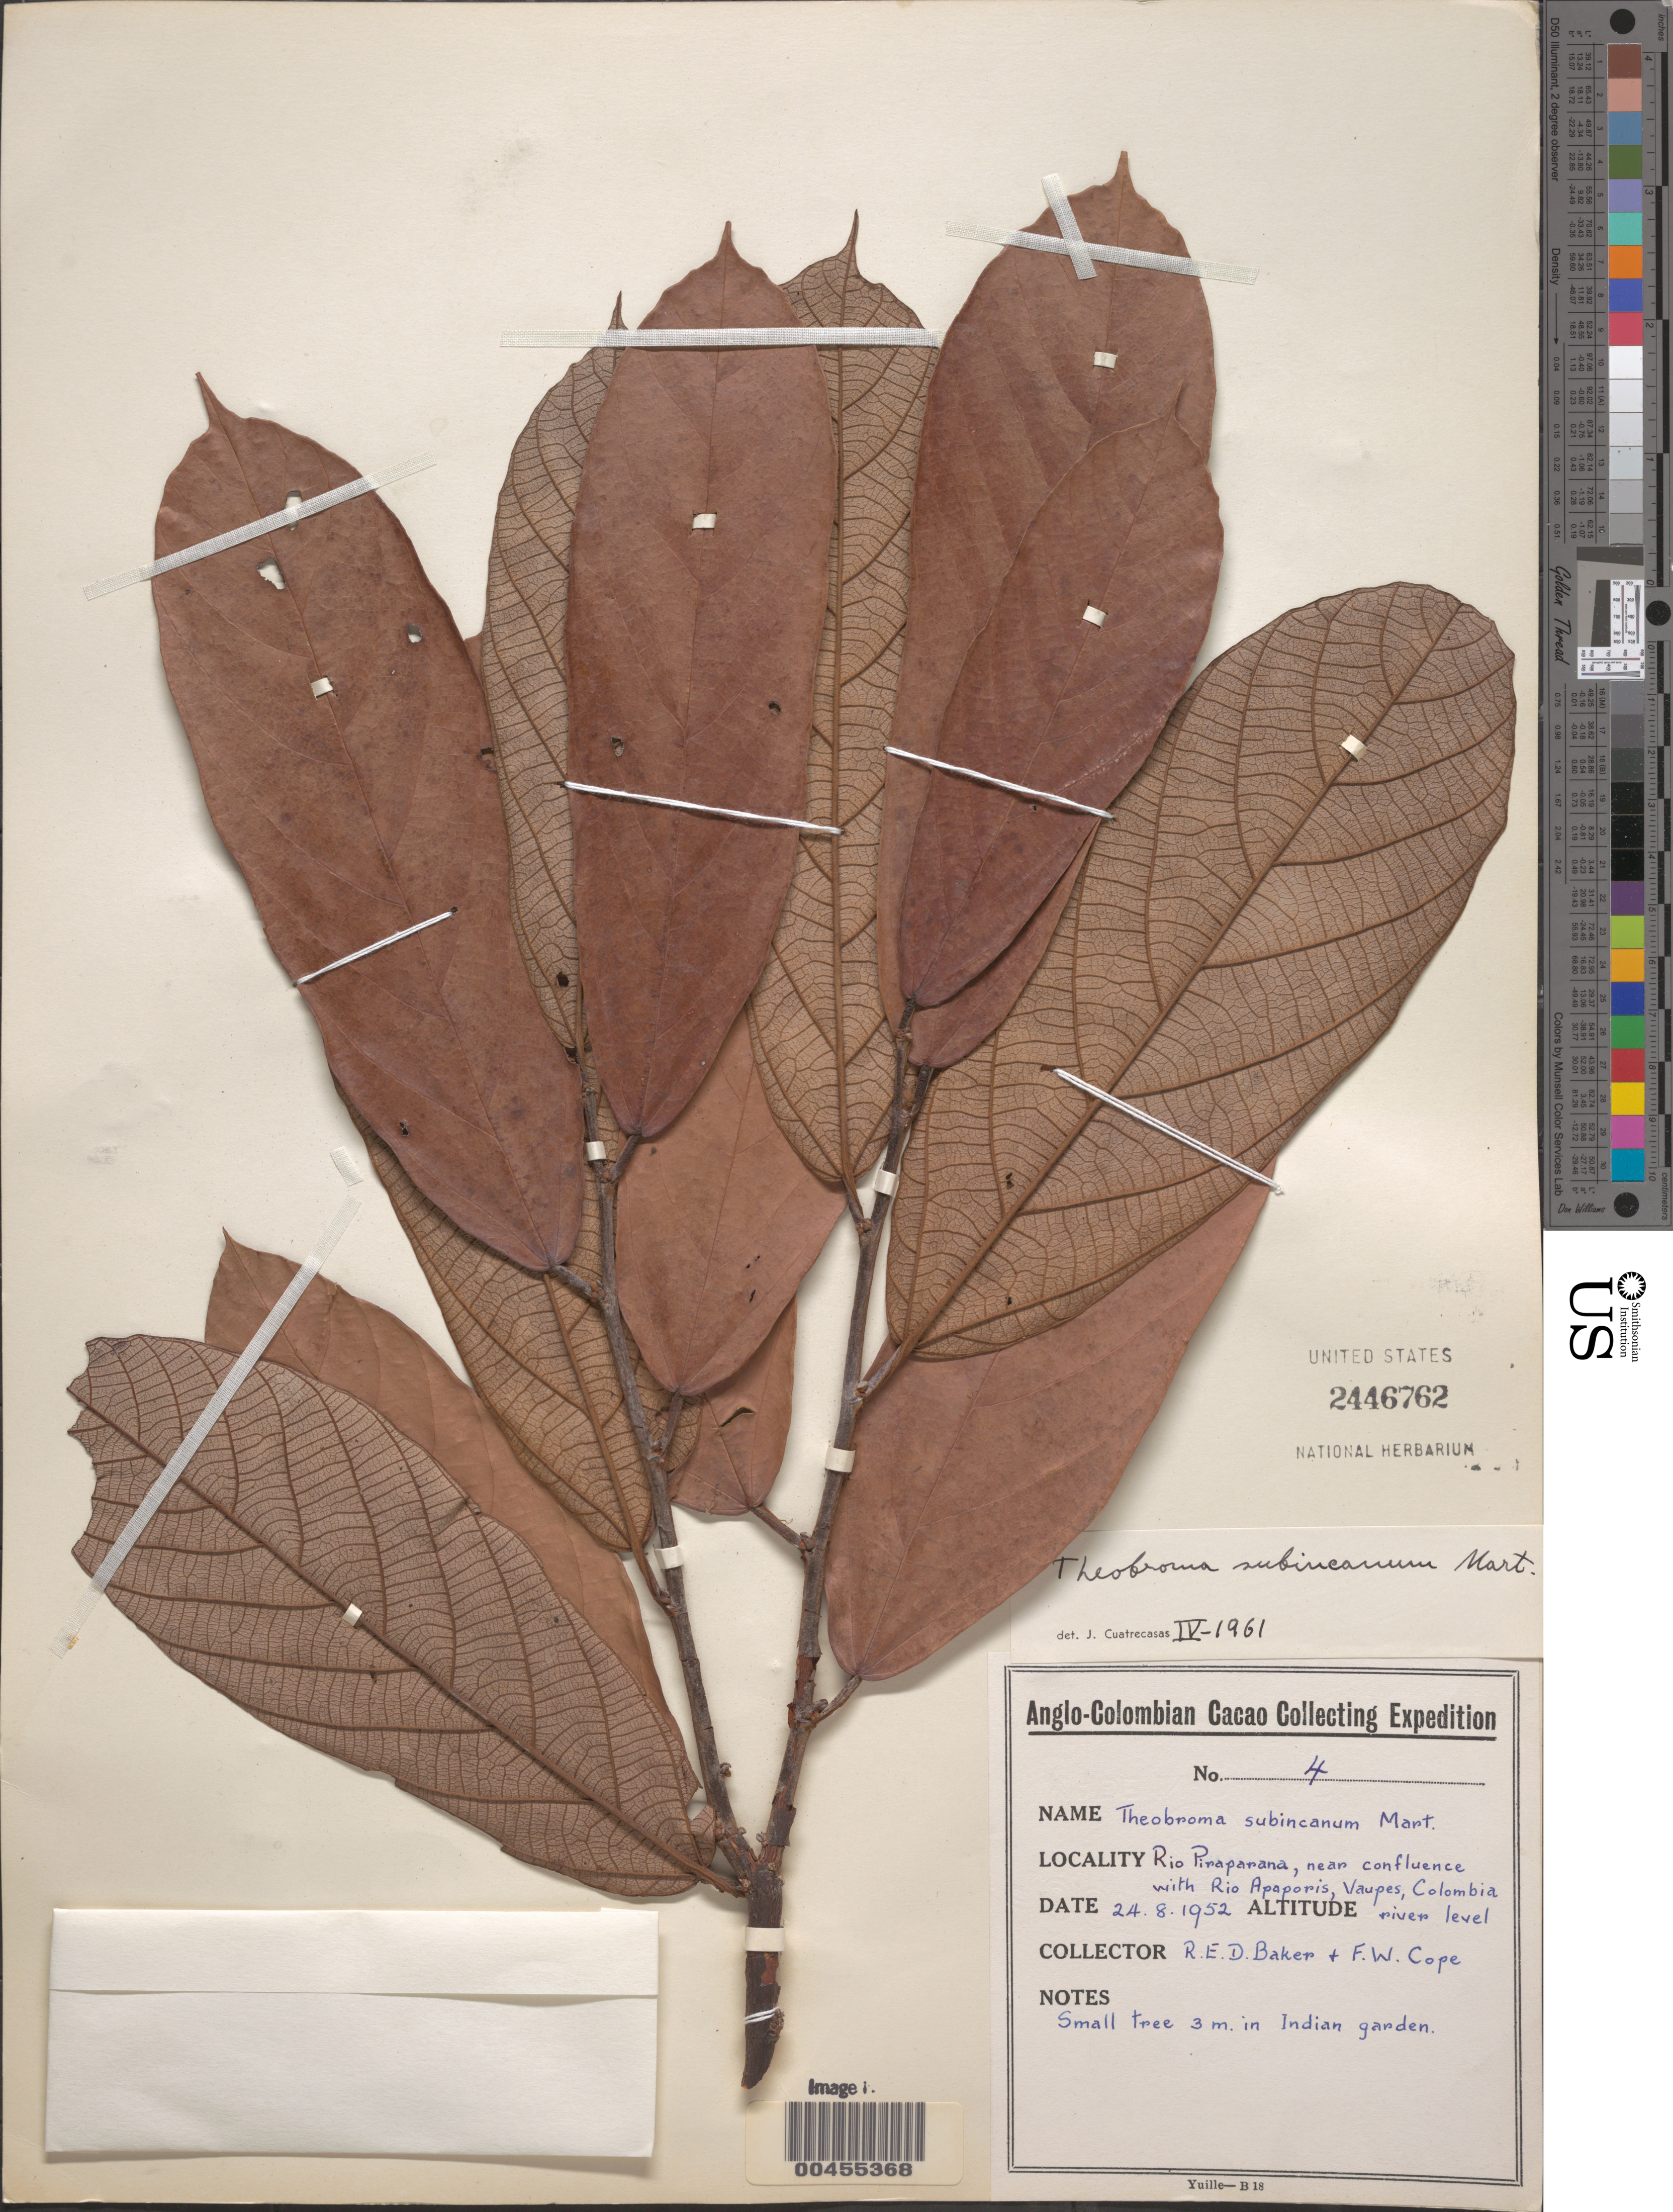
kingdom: Plantae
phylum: Tracheophyta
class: Magnoliopsida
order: Malvales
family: Malvaceae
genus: Theobroma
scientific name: Theobroma subincanum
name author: Mart.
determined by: Cuatrecasas, J.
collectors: R. E. D. Baker & F. Cope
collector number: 4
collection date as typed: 24 Aug 1952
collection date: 1952-08-24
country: Colombia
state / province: Vaupés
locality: Río Piraparana, near confluence with Río Apaporis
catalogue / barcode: US 2446762